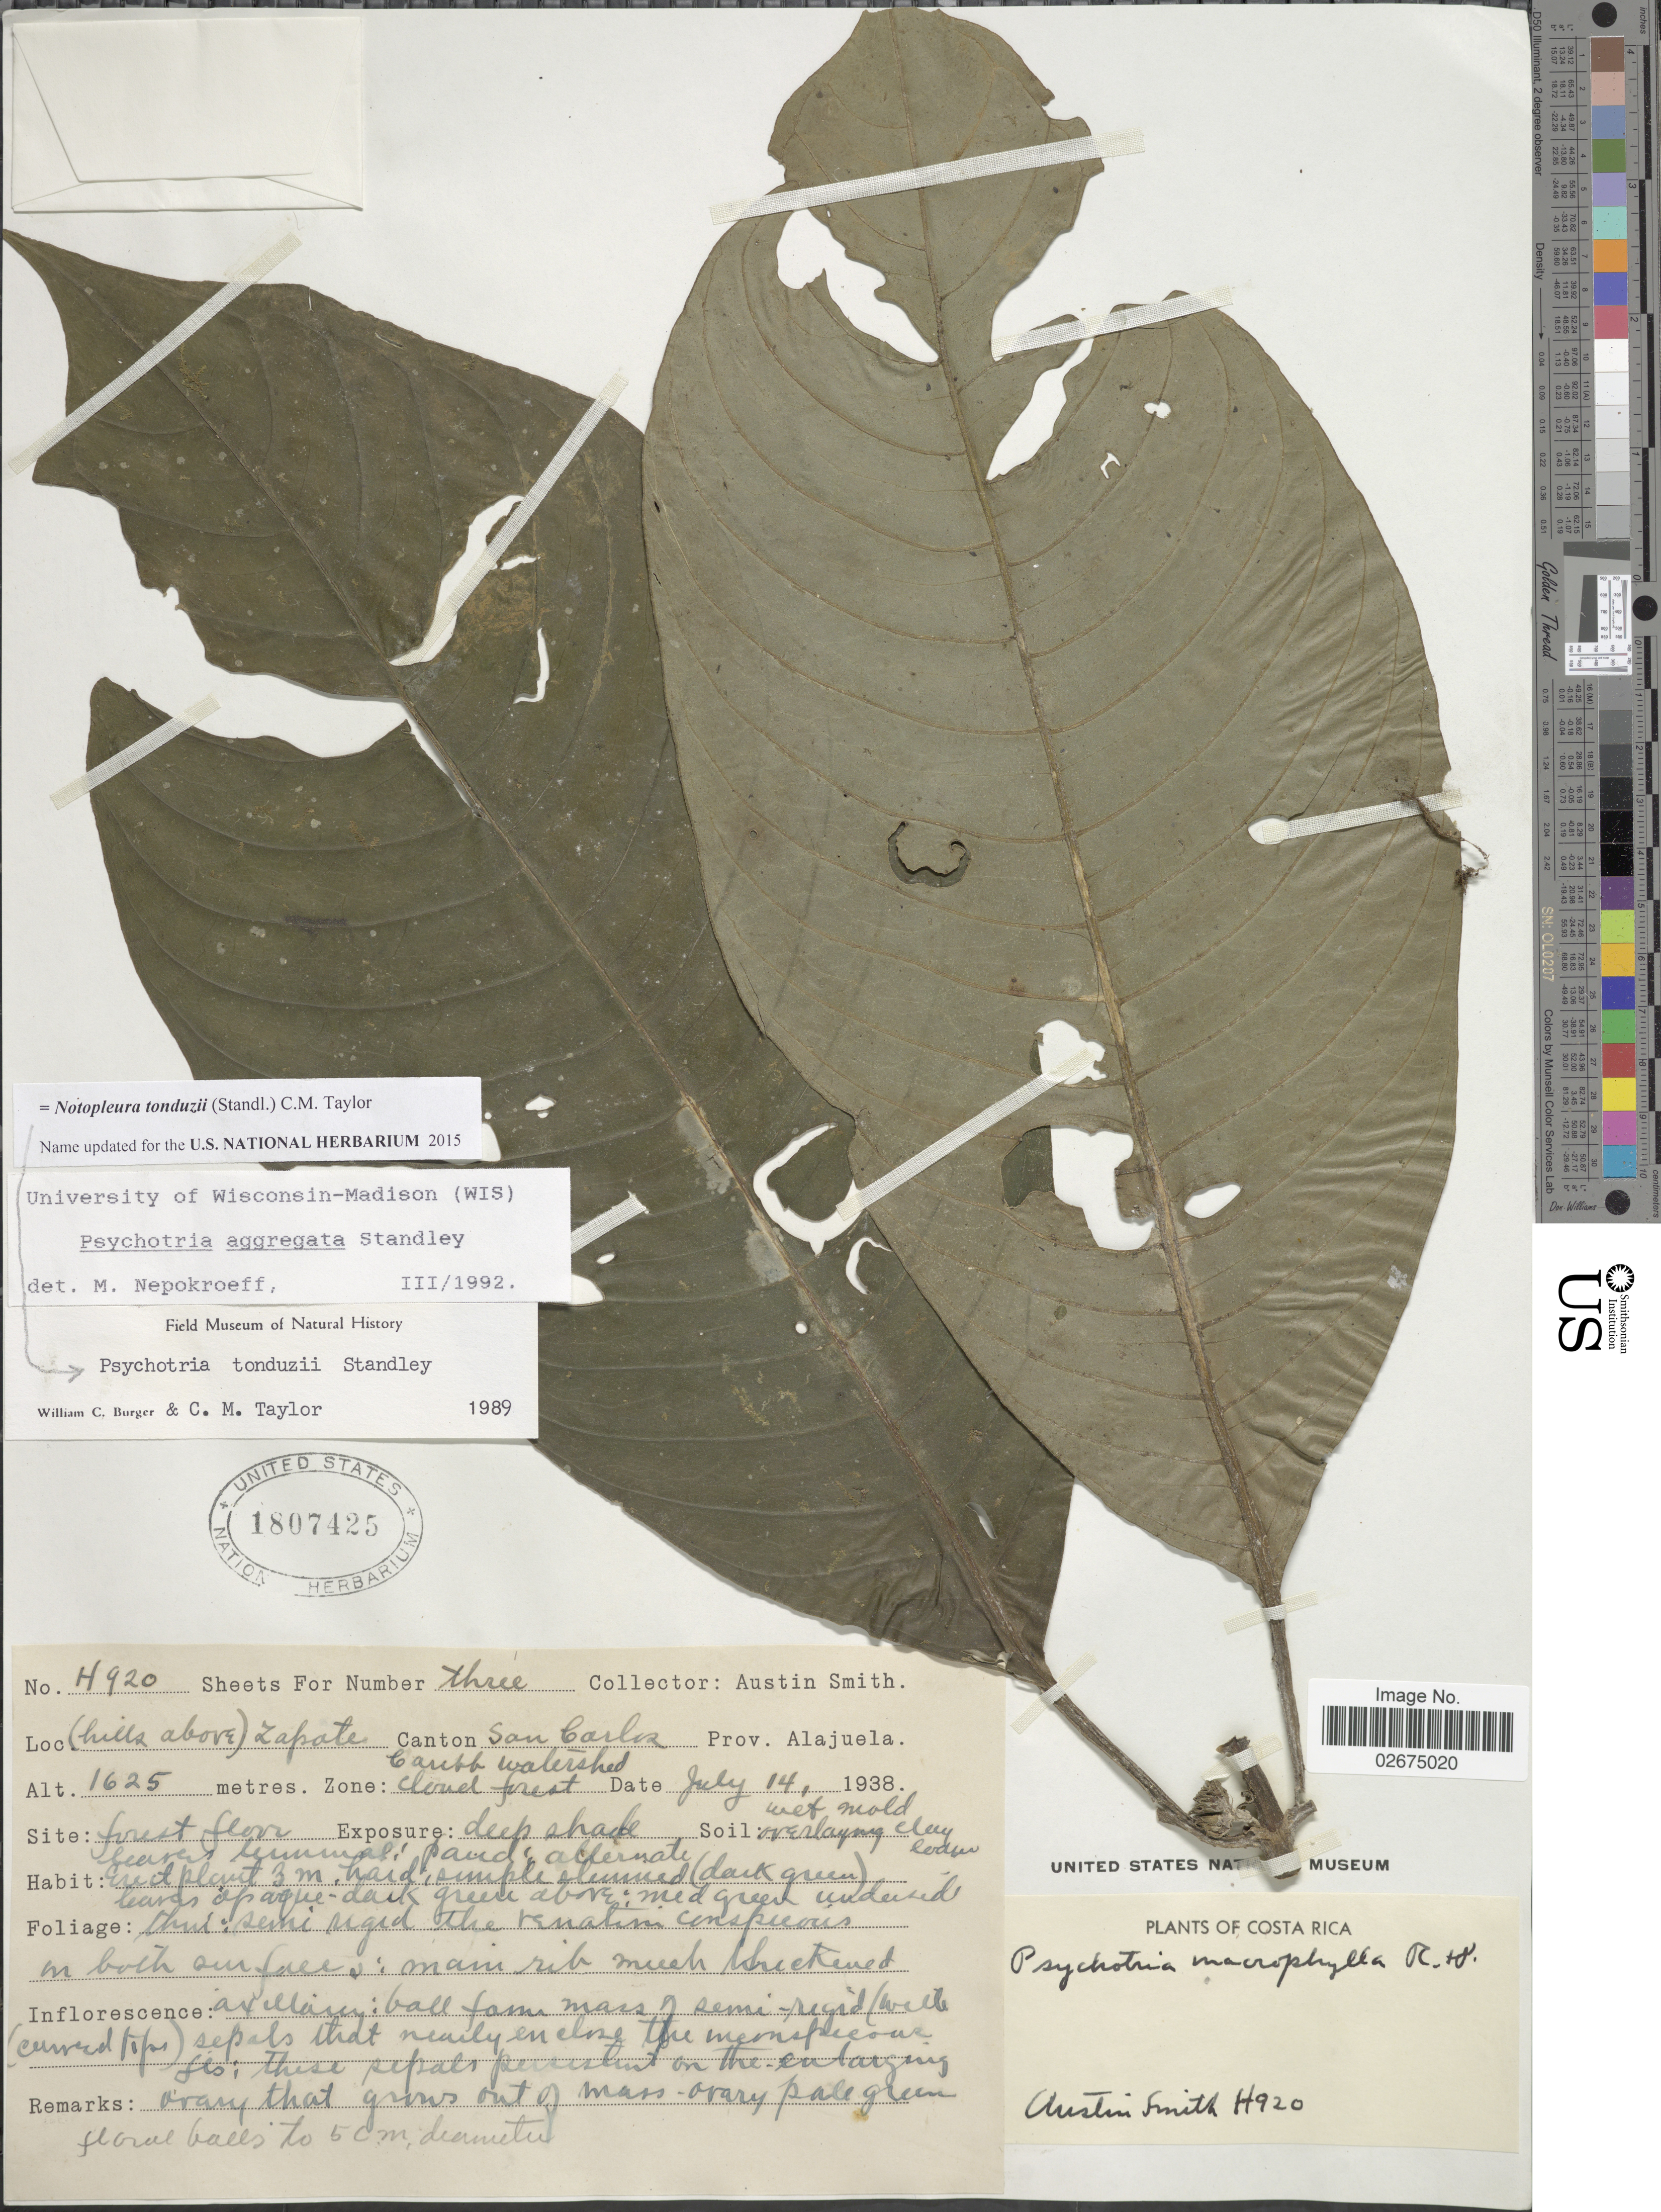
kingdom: Plantae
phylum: Tracheophyta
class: Magnoliopsida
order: Gentianales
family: Rubiaceae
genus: Notopleura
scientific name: Notopleura tonduzii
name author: (Standl.) C.M. Taylor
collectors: Aust P. Smith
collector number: H920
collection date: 1938-07-14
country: Costa Rica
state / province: Alajuela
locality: Canton San Carlos.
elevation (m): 1625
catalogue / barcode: US 1807425